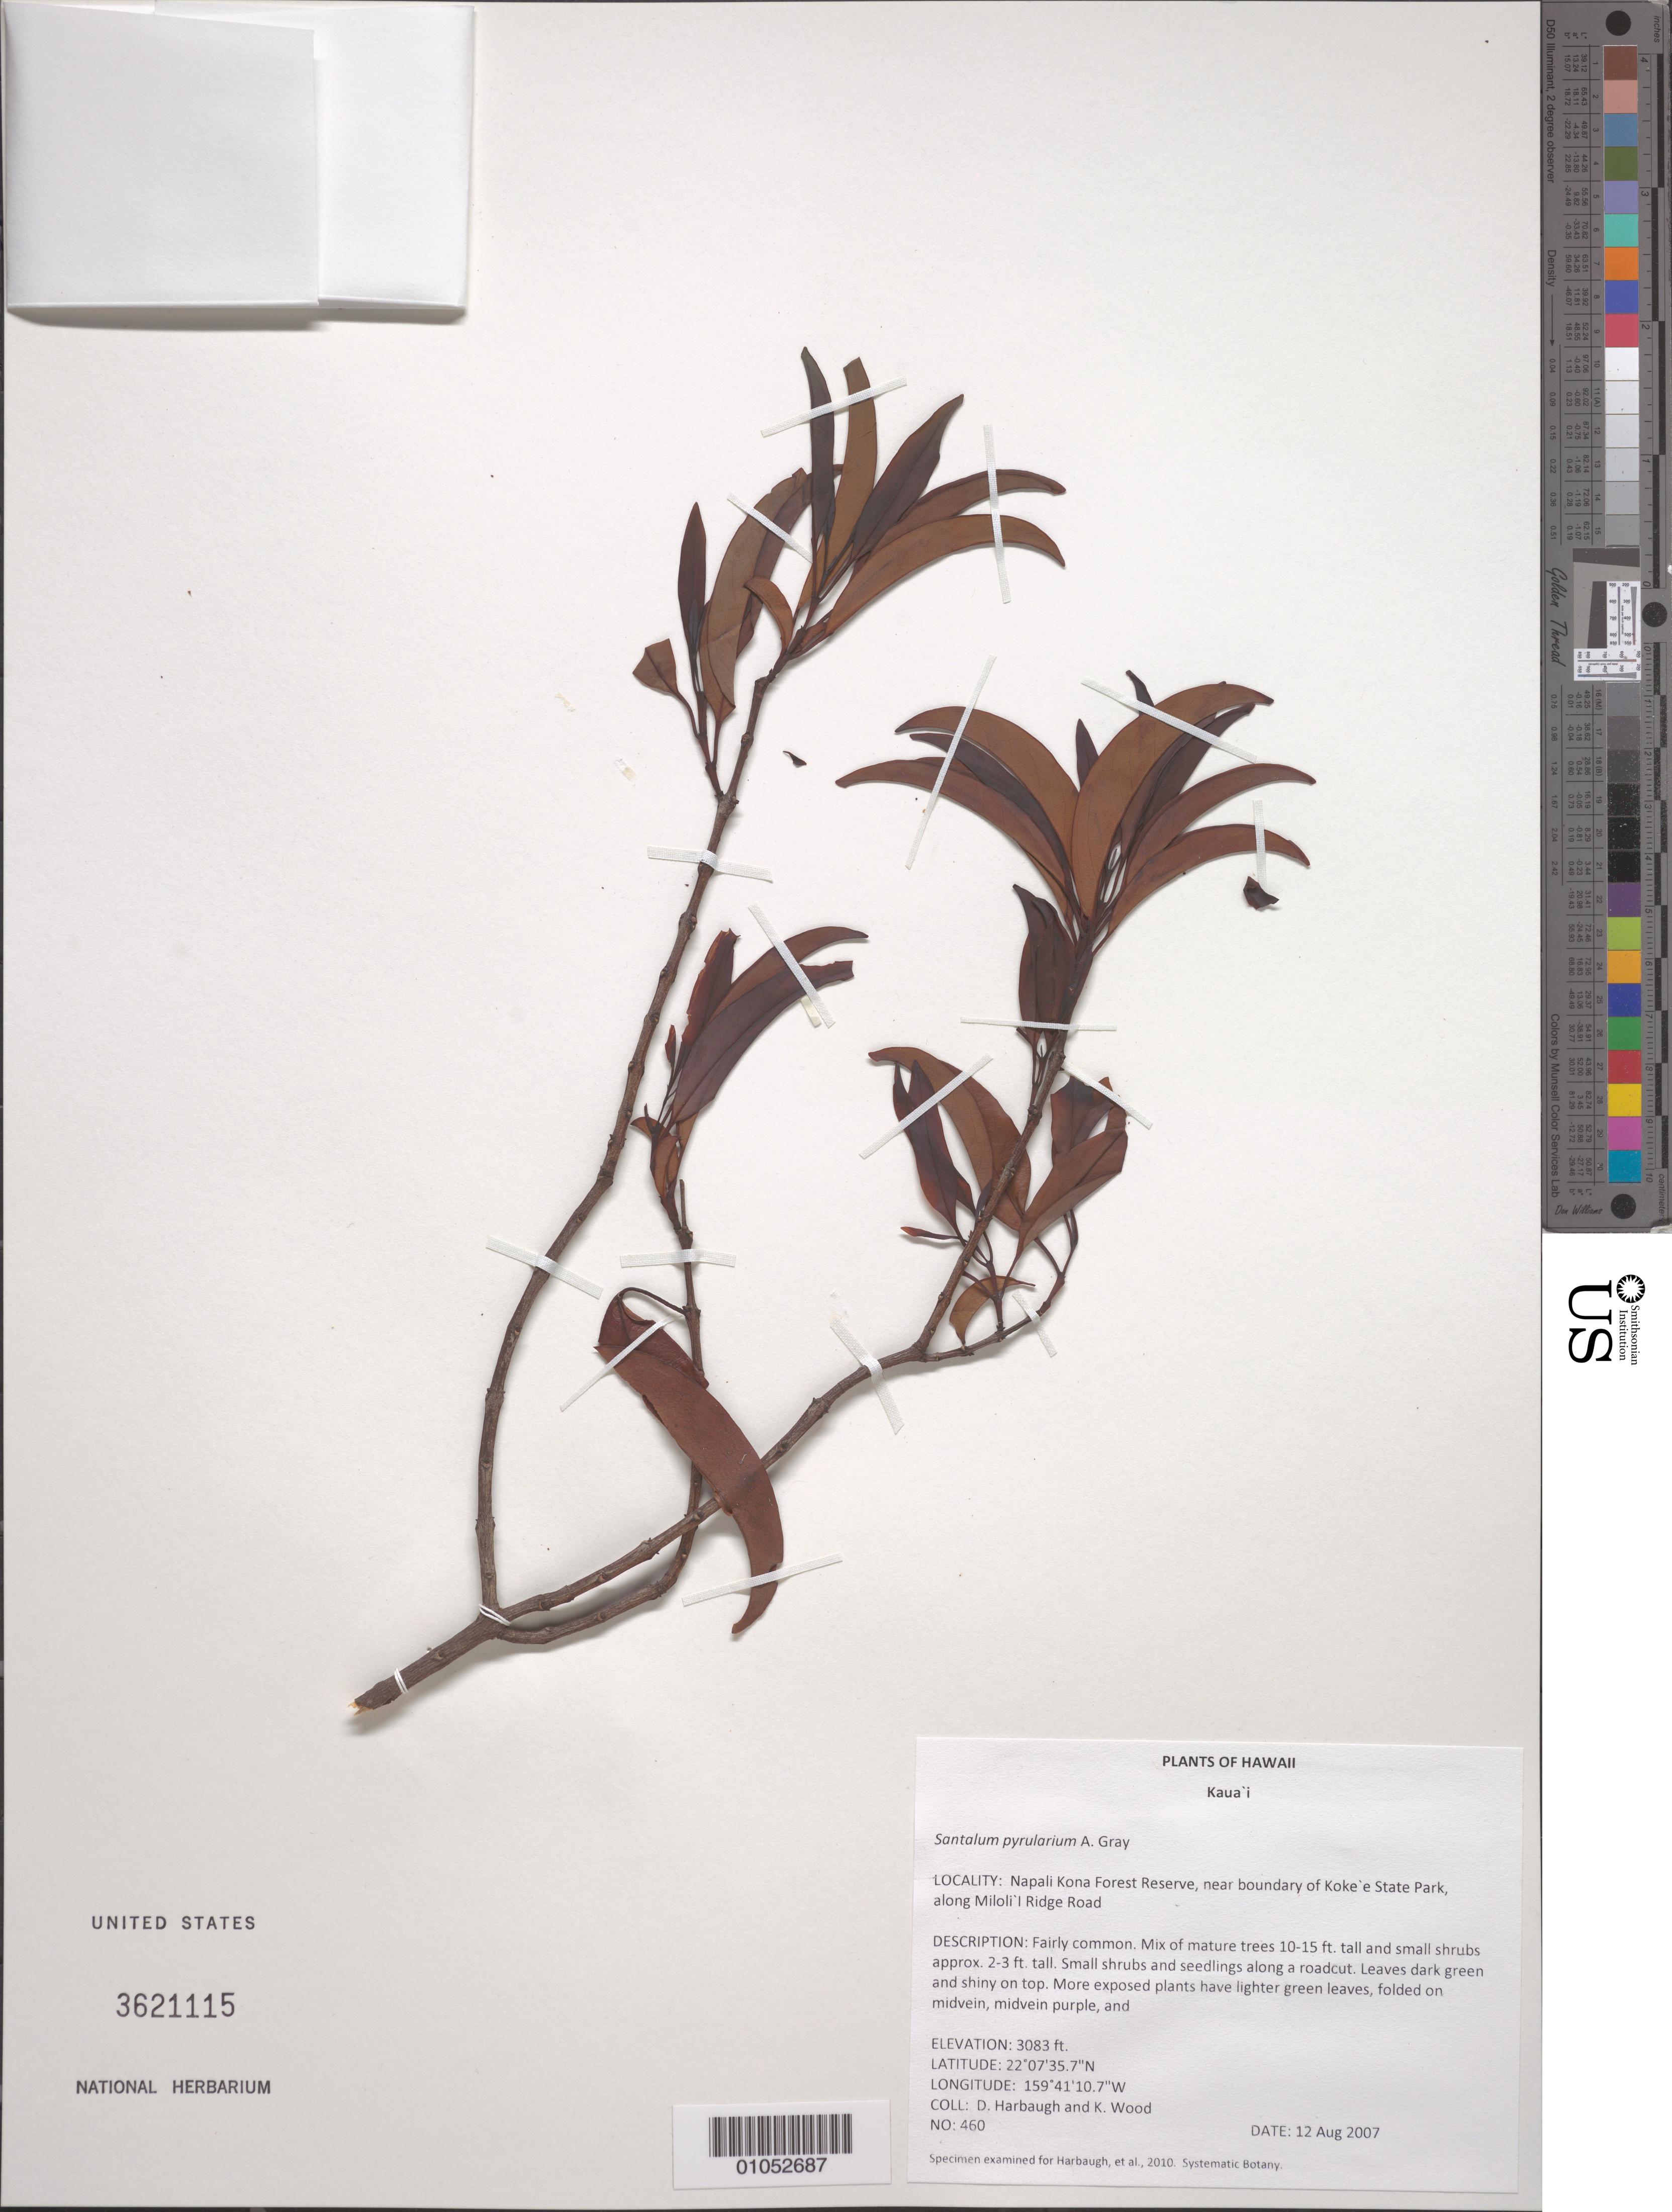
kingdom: Plantae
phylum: Tracheophyta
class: Magnoliopsida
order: Santalales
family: Santalaceae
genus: Santalum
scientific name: Santalum pyrularium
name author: A. Gray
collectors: D. Harbaugh & K. Wood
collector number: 460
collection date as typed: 12 Aug 2007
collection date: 2007-08-12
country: United States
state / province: Hawaii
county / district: Kauai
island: Kaua'i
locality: Napali Kona Forest Reserve, near boundary of Kokee State park along Milolil Ridge Road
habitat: Mixed mesic forest.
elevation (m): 940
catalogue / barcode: US 3621115